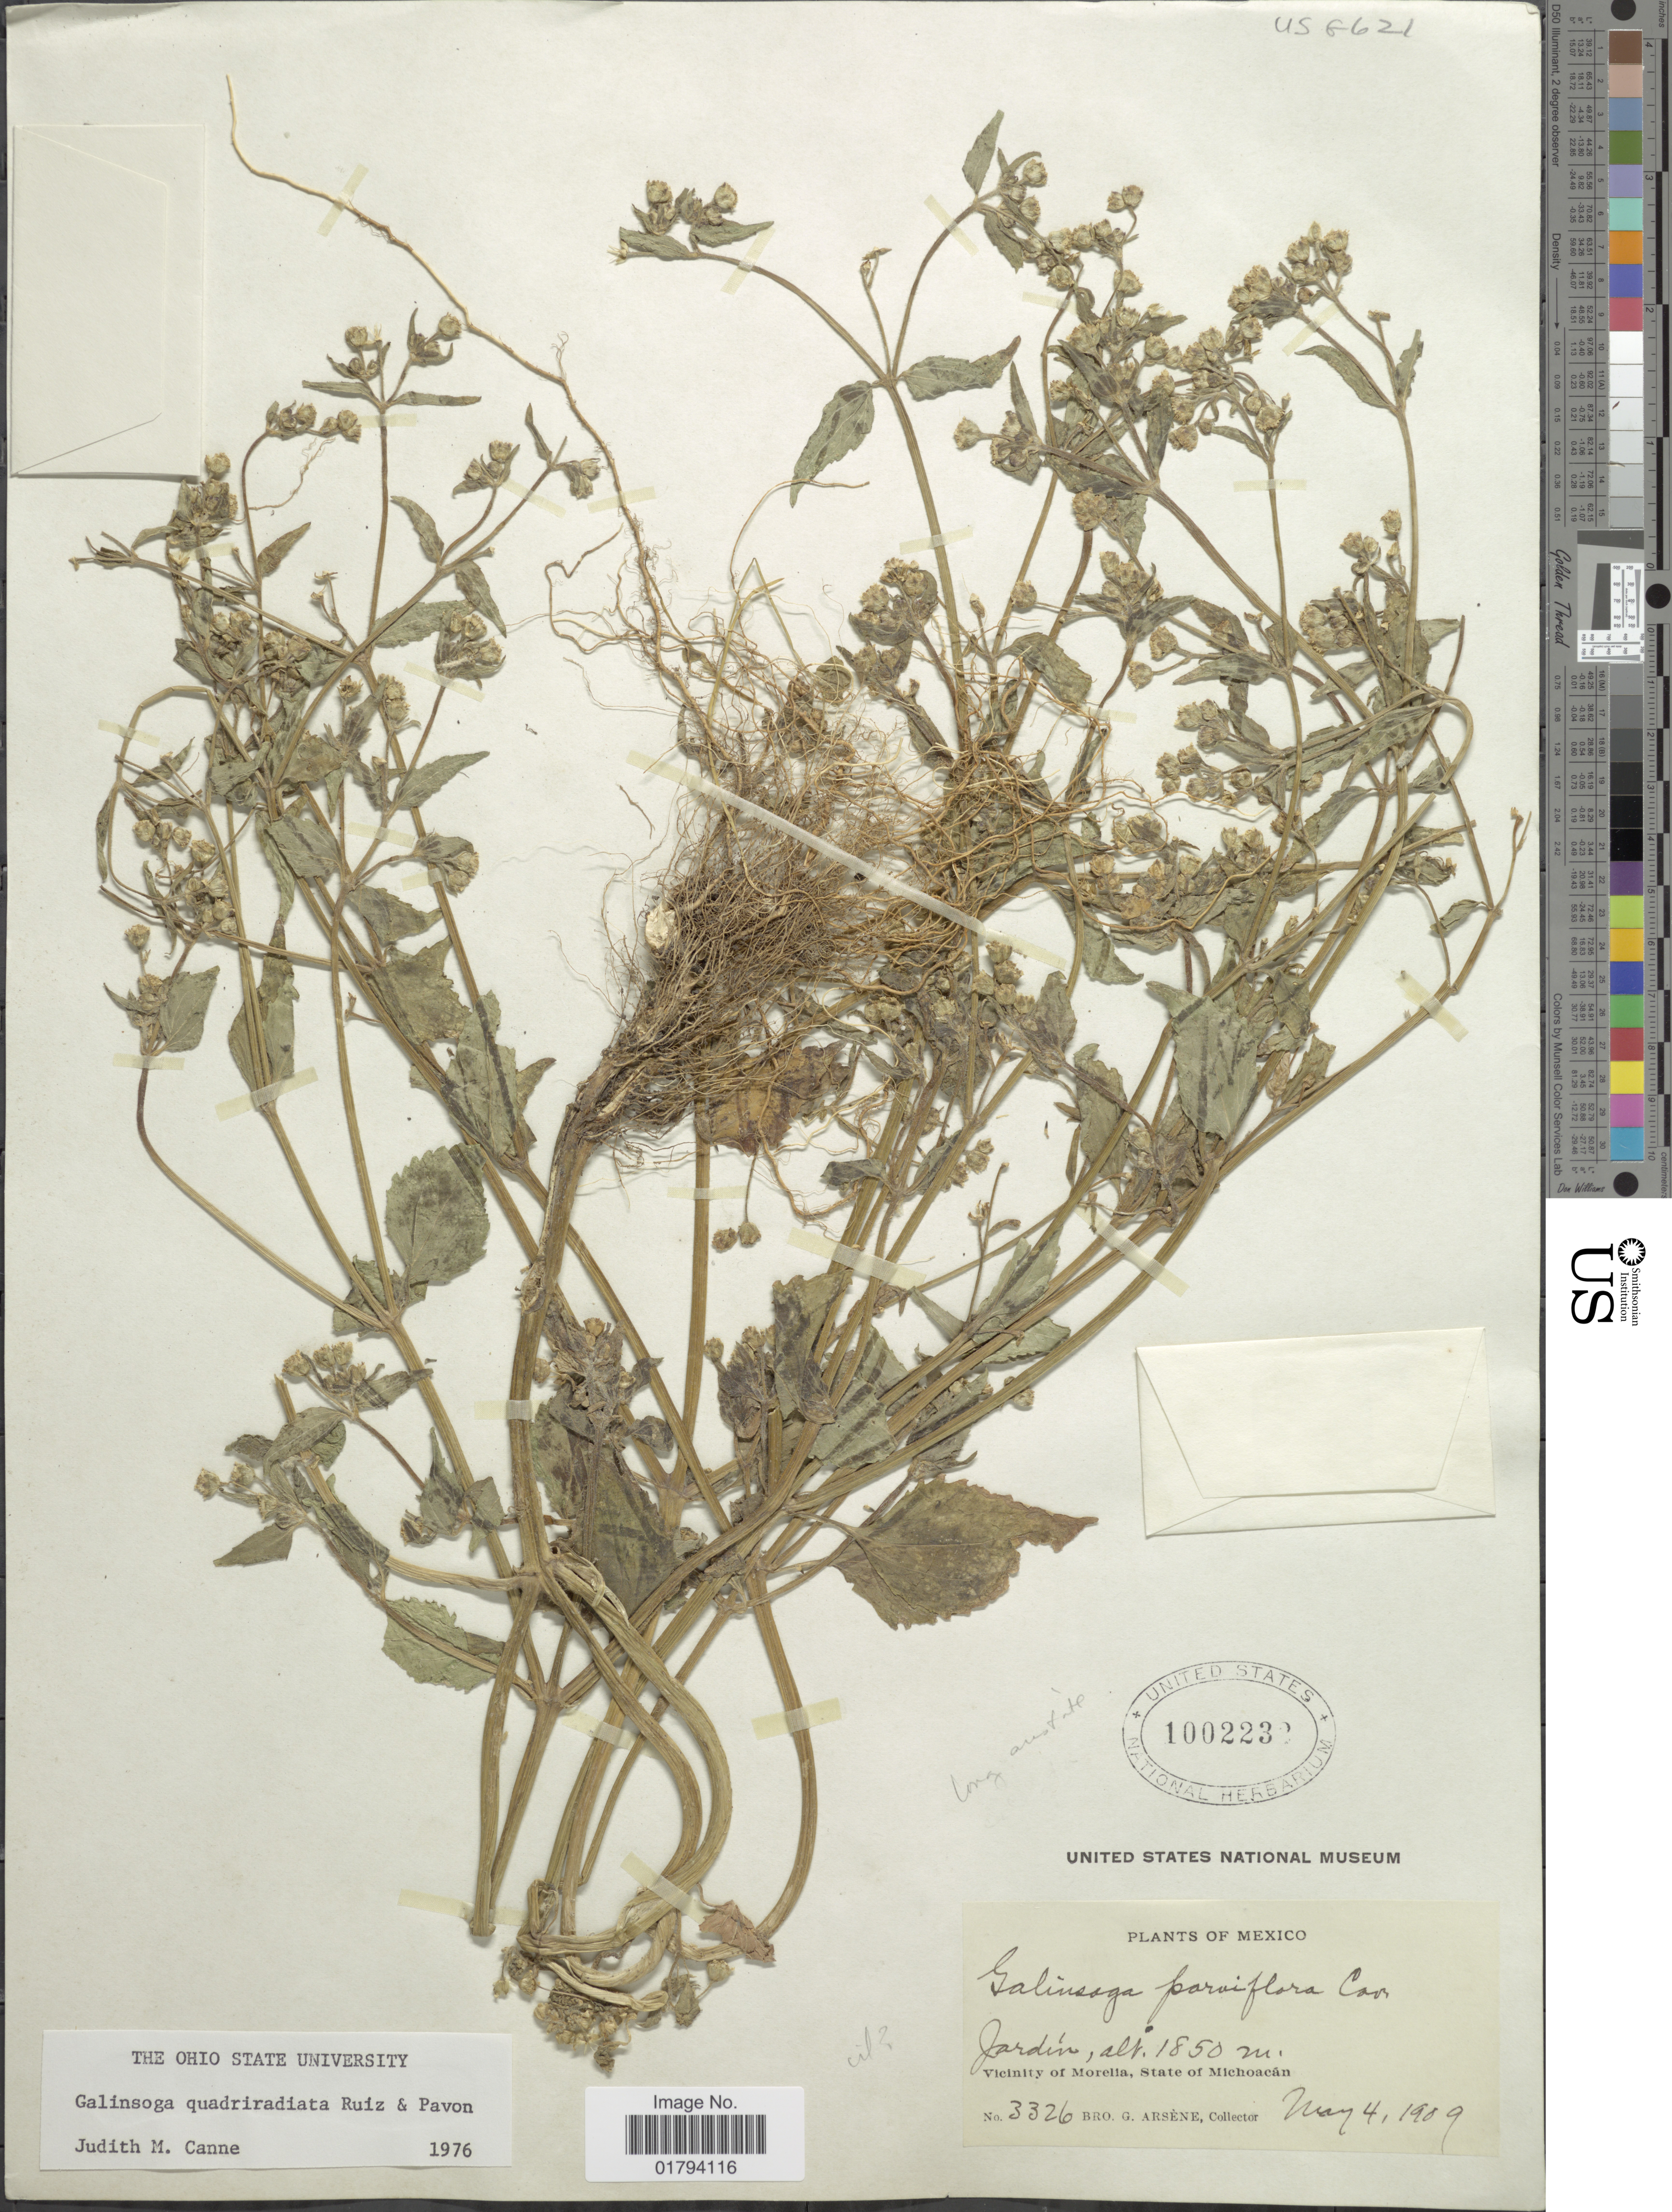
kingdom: Plantae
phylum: Tracheophyta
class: Magnoliopsida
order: Asterales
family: Asteraceae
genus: Galinsoga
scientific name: Galinsoga quadriradiata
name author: Ruiz & Pav.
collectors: Bro. G. Arsène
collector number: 3326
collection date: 1909-05-04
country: Mexico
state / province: Michoacán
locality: Jardin, vicinity of Morelia.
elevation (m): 1850